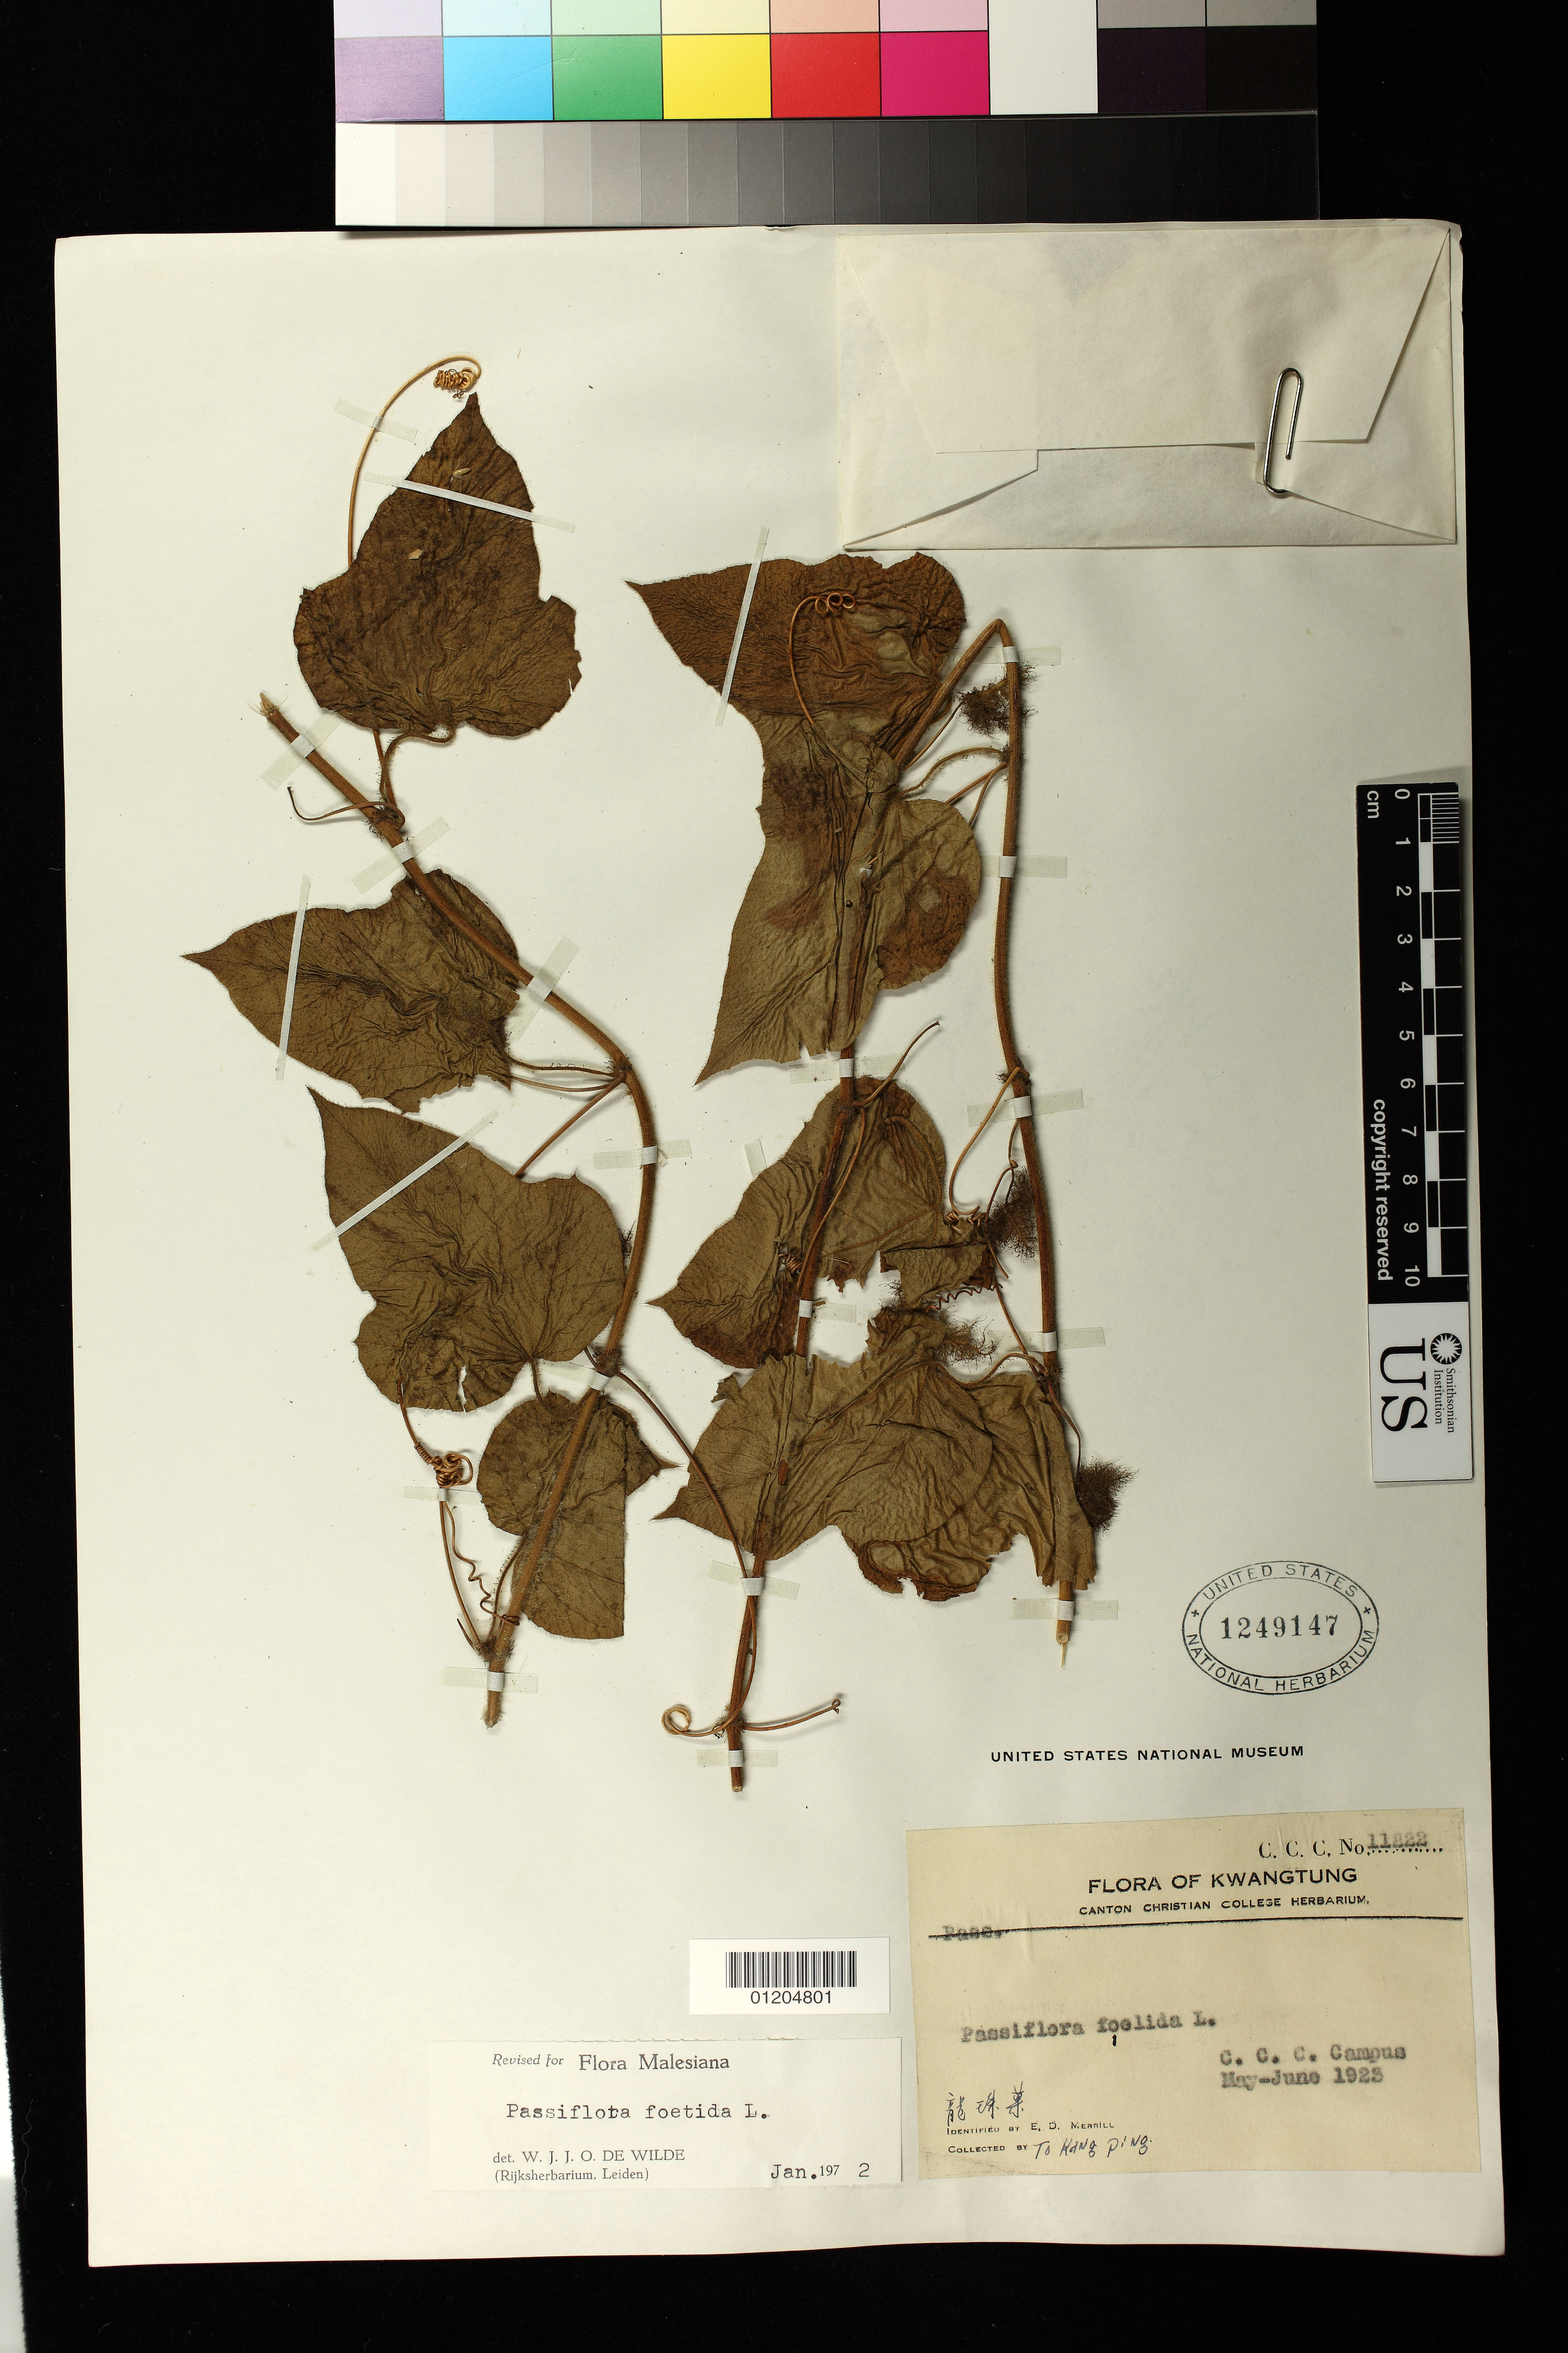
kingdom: Plantae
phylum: Tracheophyta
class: Magnoliopsida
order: Malpighiales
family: Passifloraceae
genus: Passiflora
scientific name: Passiflora foetida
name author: L.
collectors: T. K. P'eng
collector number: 11822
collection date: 1923-05-01/1923-06-01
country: China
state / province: Guangdong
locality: Kwangtung. Canton Christian College. C.C.C. Campus.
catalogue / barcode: US 1249147